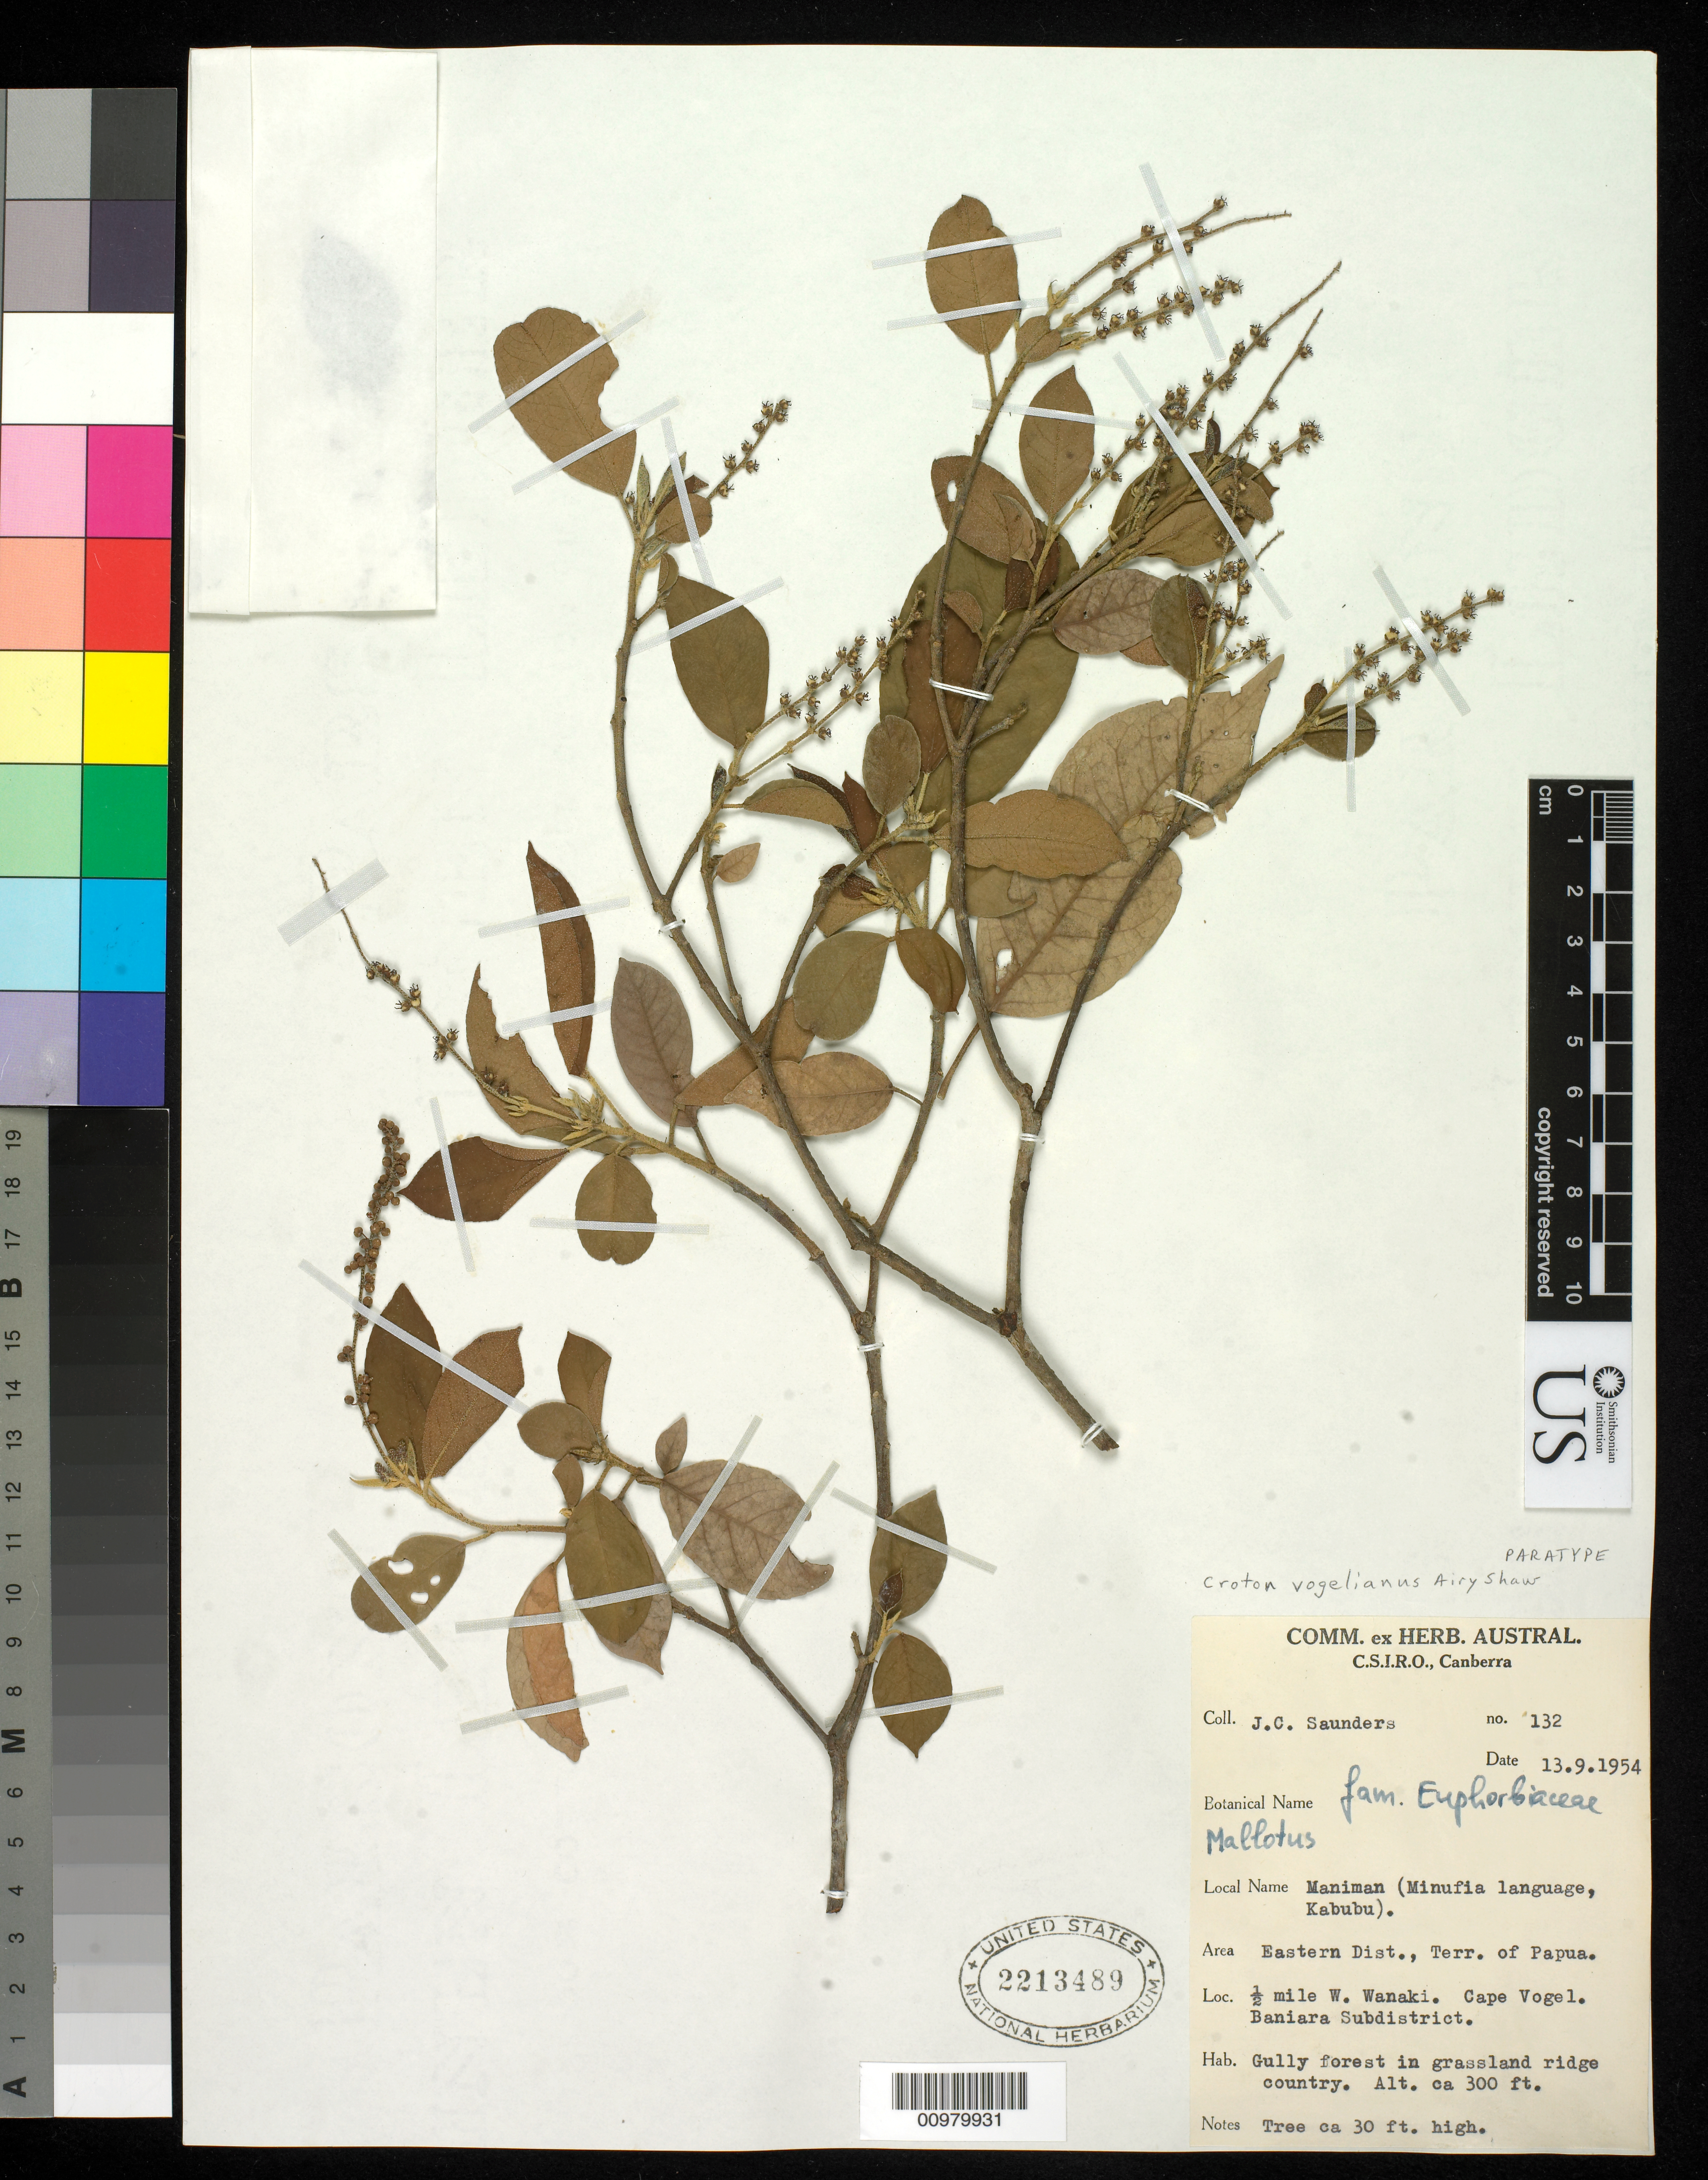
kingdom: Plantae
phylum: Tracheophyta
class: Magnoliopsida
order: Malpighiales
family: Euphorbiaceae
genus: Croton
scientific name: Croton vogelianus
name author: Airy Shaw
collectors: J. C. Saunders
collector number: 132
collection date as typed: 13 Sep 1954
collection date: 1954-09-13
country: Papua New Guinea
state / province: Milne Bay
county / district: Baniara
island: New Guinea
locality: Baniara subdistrict, Cape Vogel, 1/2 mile W. Wanaki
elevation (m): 91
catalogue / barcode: US 2213489